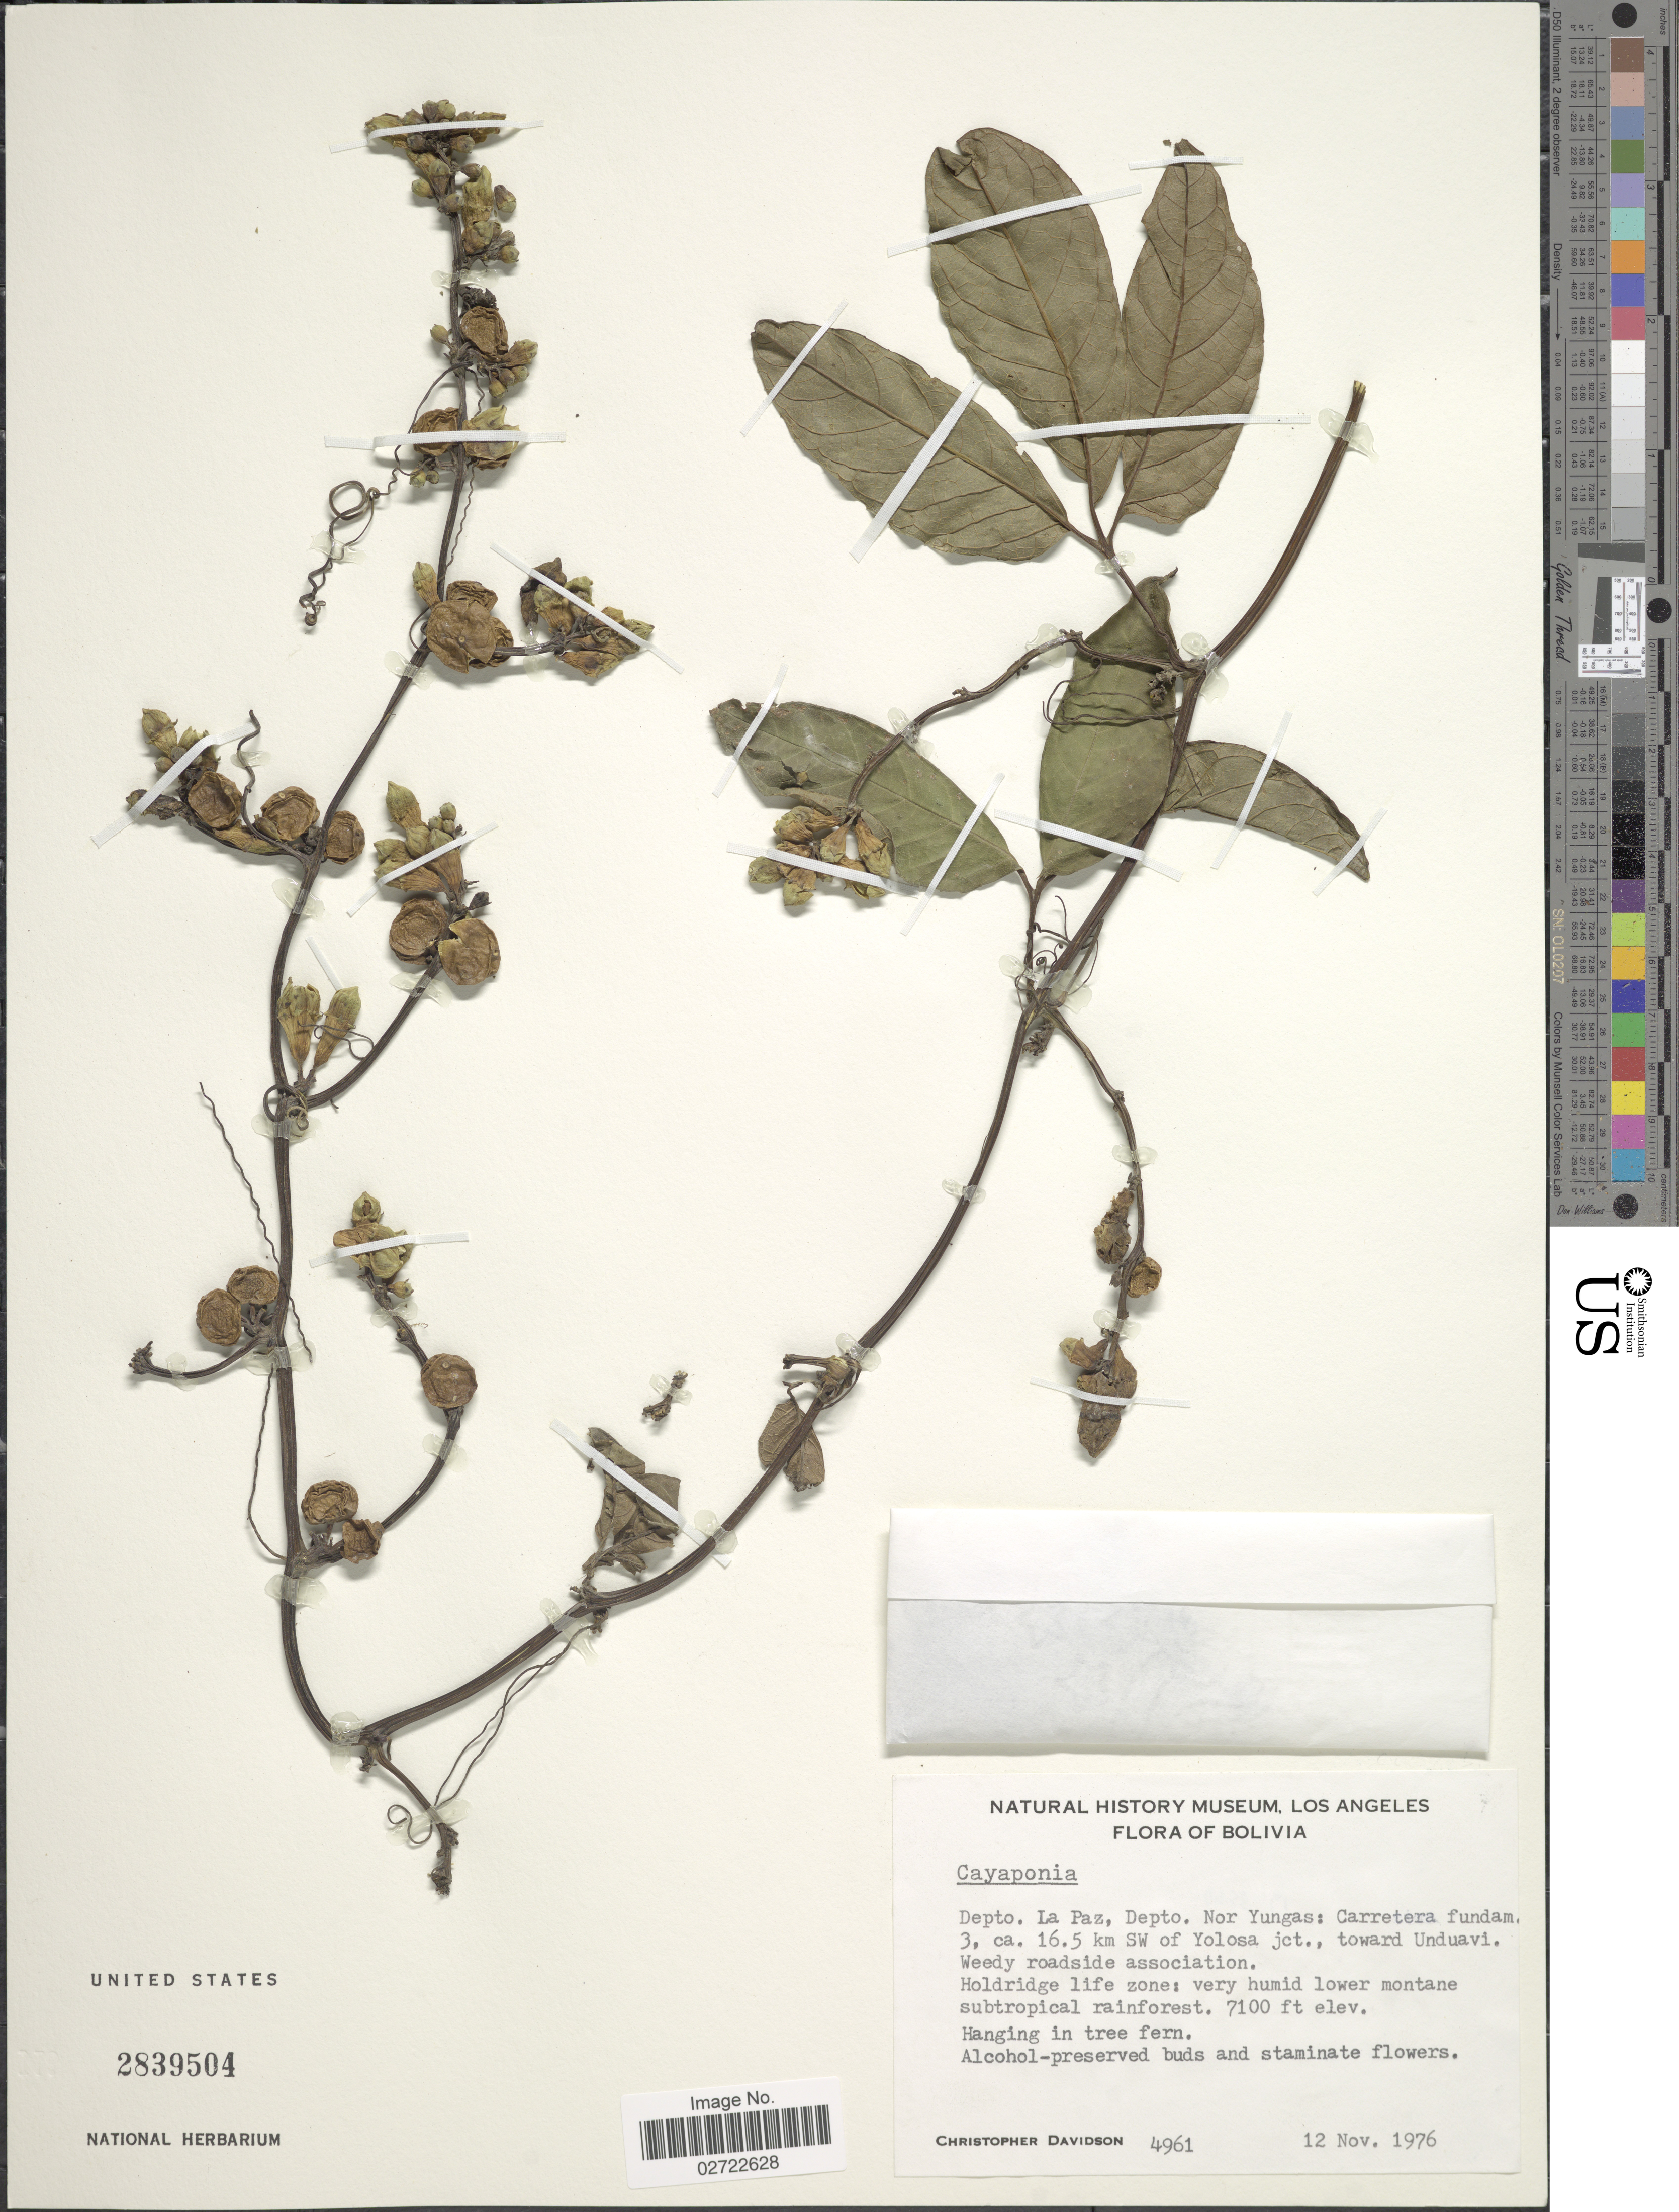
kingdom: Plantae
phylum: Tracheophyta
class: Magnoliopsida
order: Cucurbitales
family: Cucurbitaceae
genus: Cayaponia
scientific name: Cayaponia boliviensis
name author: Cogn. ex Rusby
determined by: Nee, Michael H.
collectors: C. Davidson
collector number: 4961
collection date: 1976-11-12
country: Bolivia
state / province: La Paz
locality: Depto. La Paz, Depto. Nor Yungas: Carretera fundam. 3, ca. 16.5 km SW of Yolosa jct., toward Unduavi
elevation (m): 2164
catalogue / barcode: US 2839504